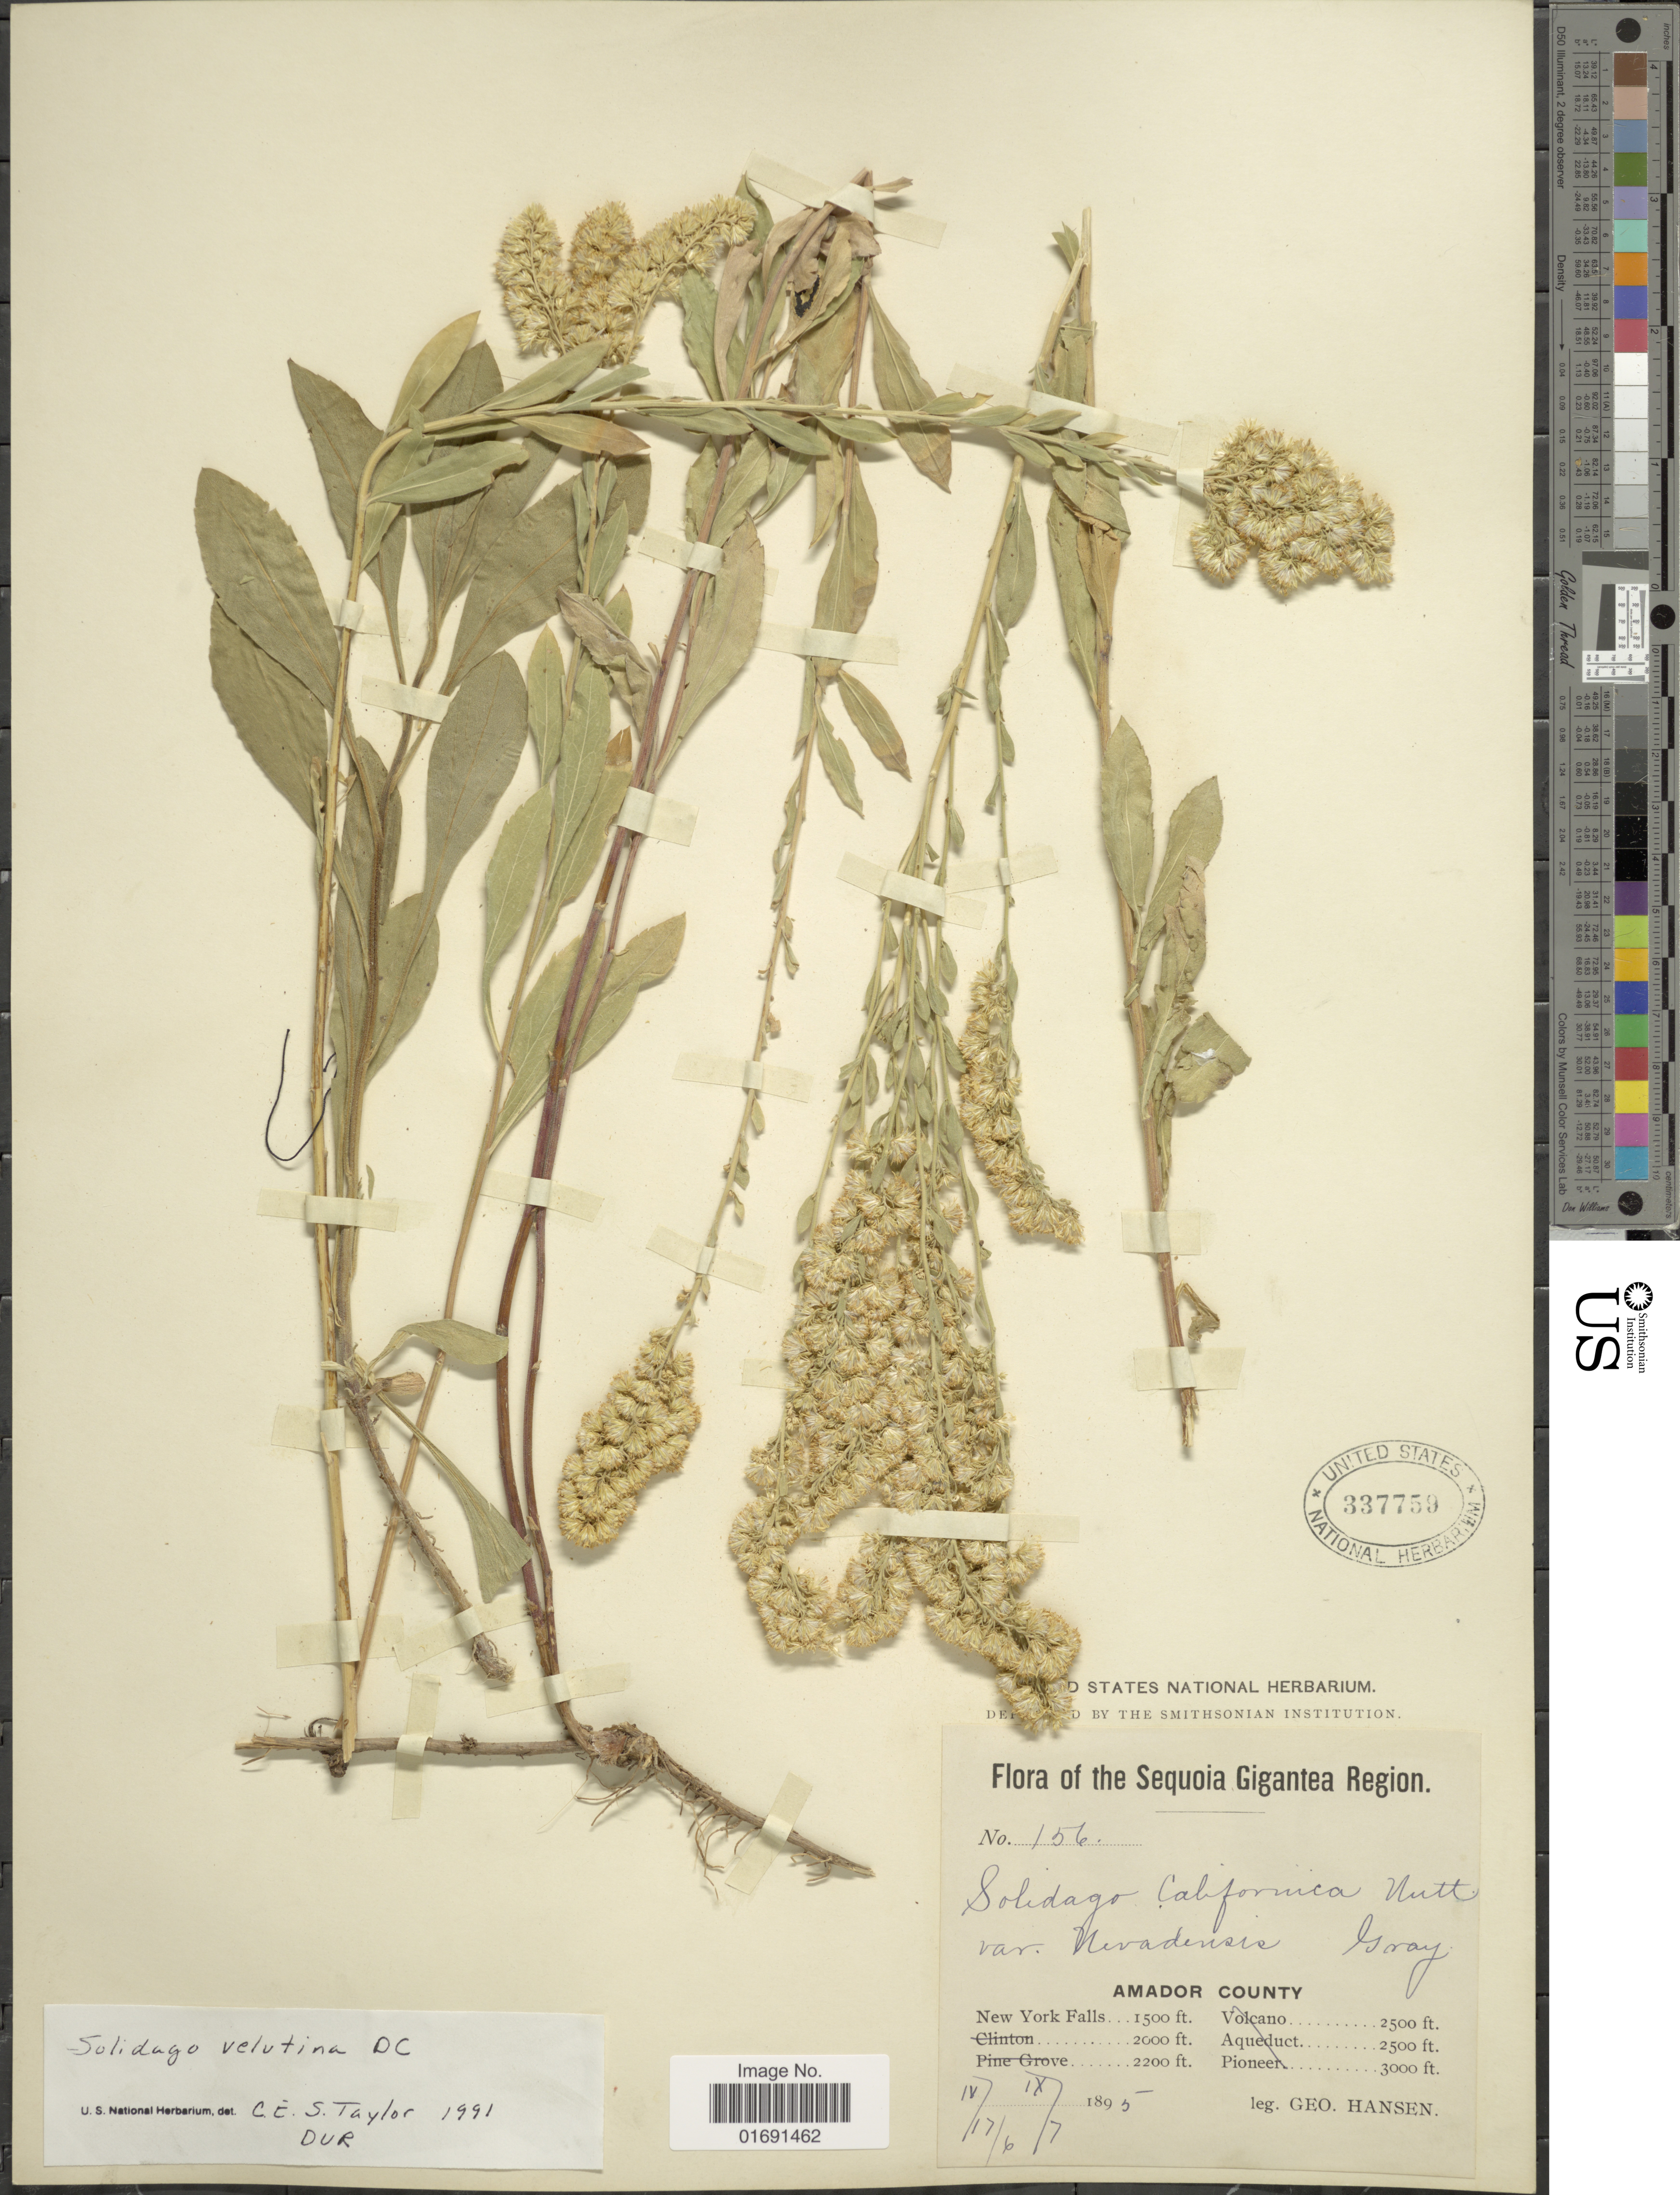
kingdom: Plantae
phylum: Tracheophyta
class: Magnoliopsida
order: Asterales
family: Asteraceae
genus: Solidago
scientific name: Solidago velutina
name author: DC.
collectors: G. Hansen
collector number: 156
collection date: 1895-04-06/1895-09-07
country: United States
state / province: California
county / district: Amador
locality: Sequoia Region, Amador County, New York Falls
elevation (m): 457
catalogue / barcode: US 337759